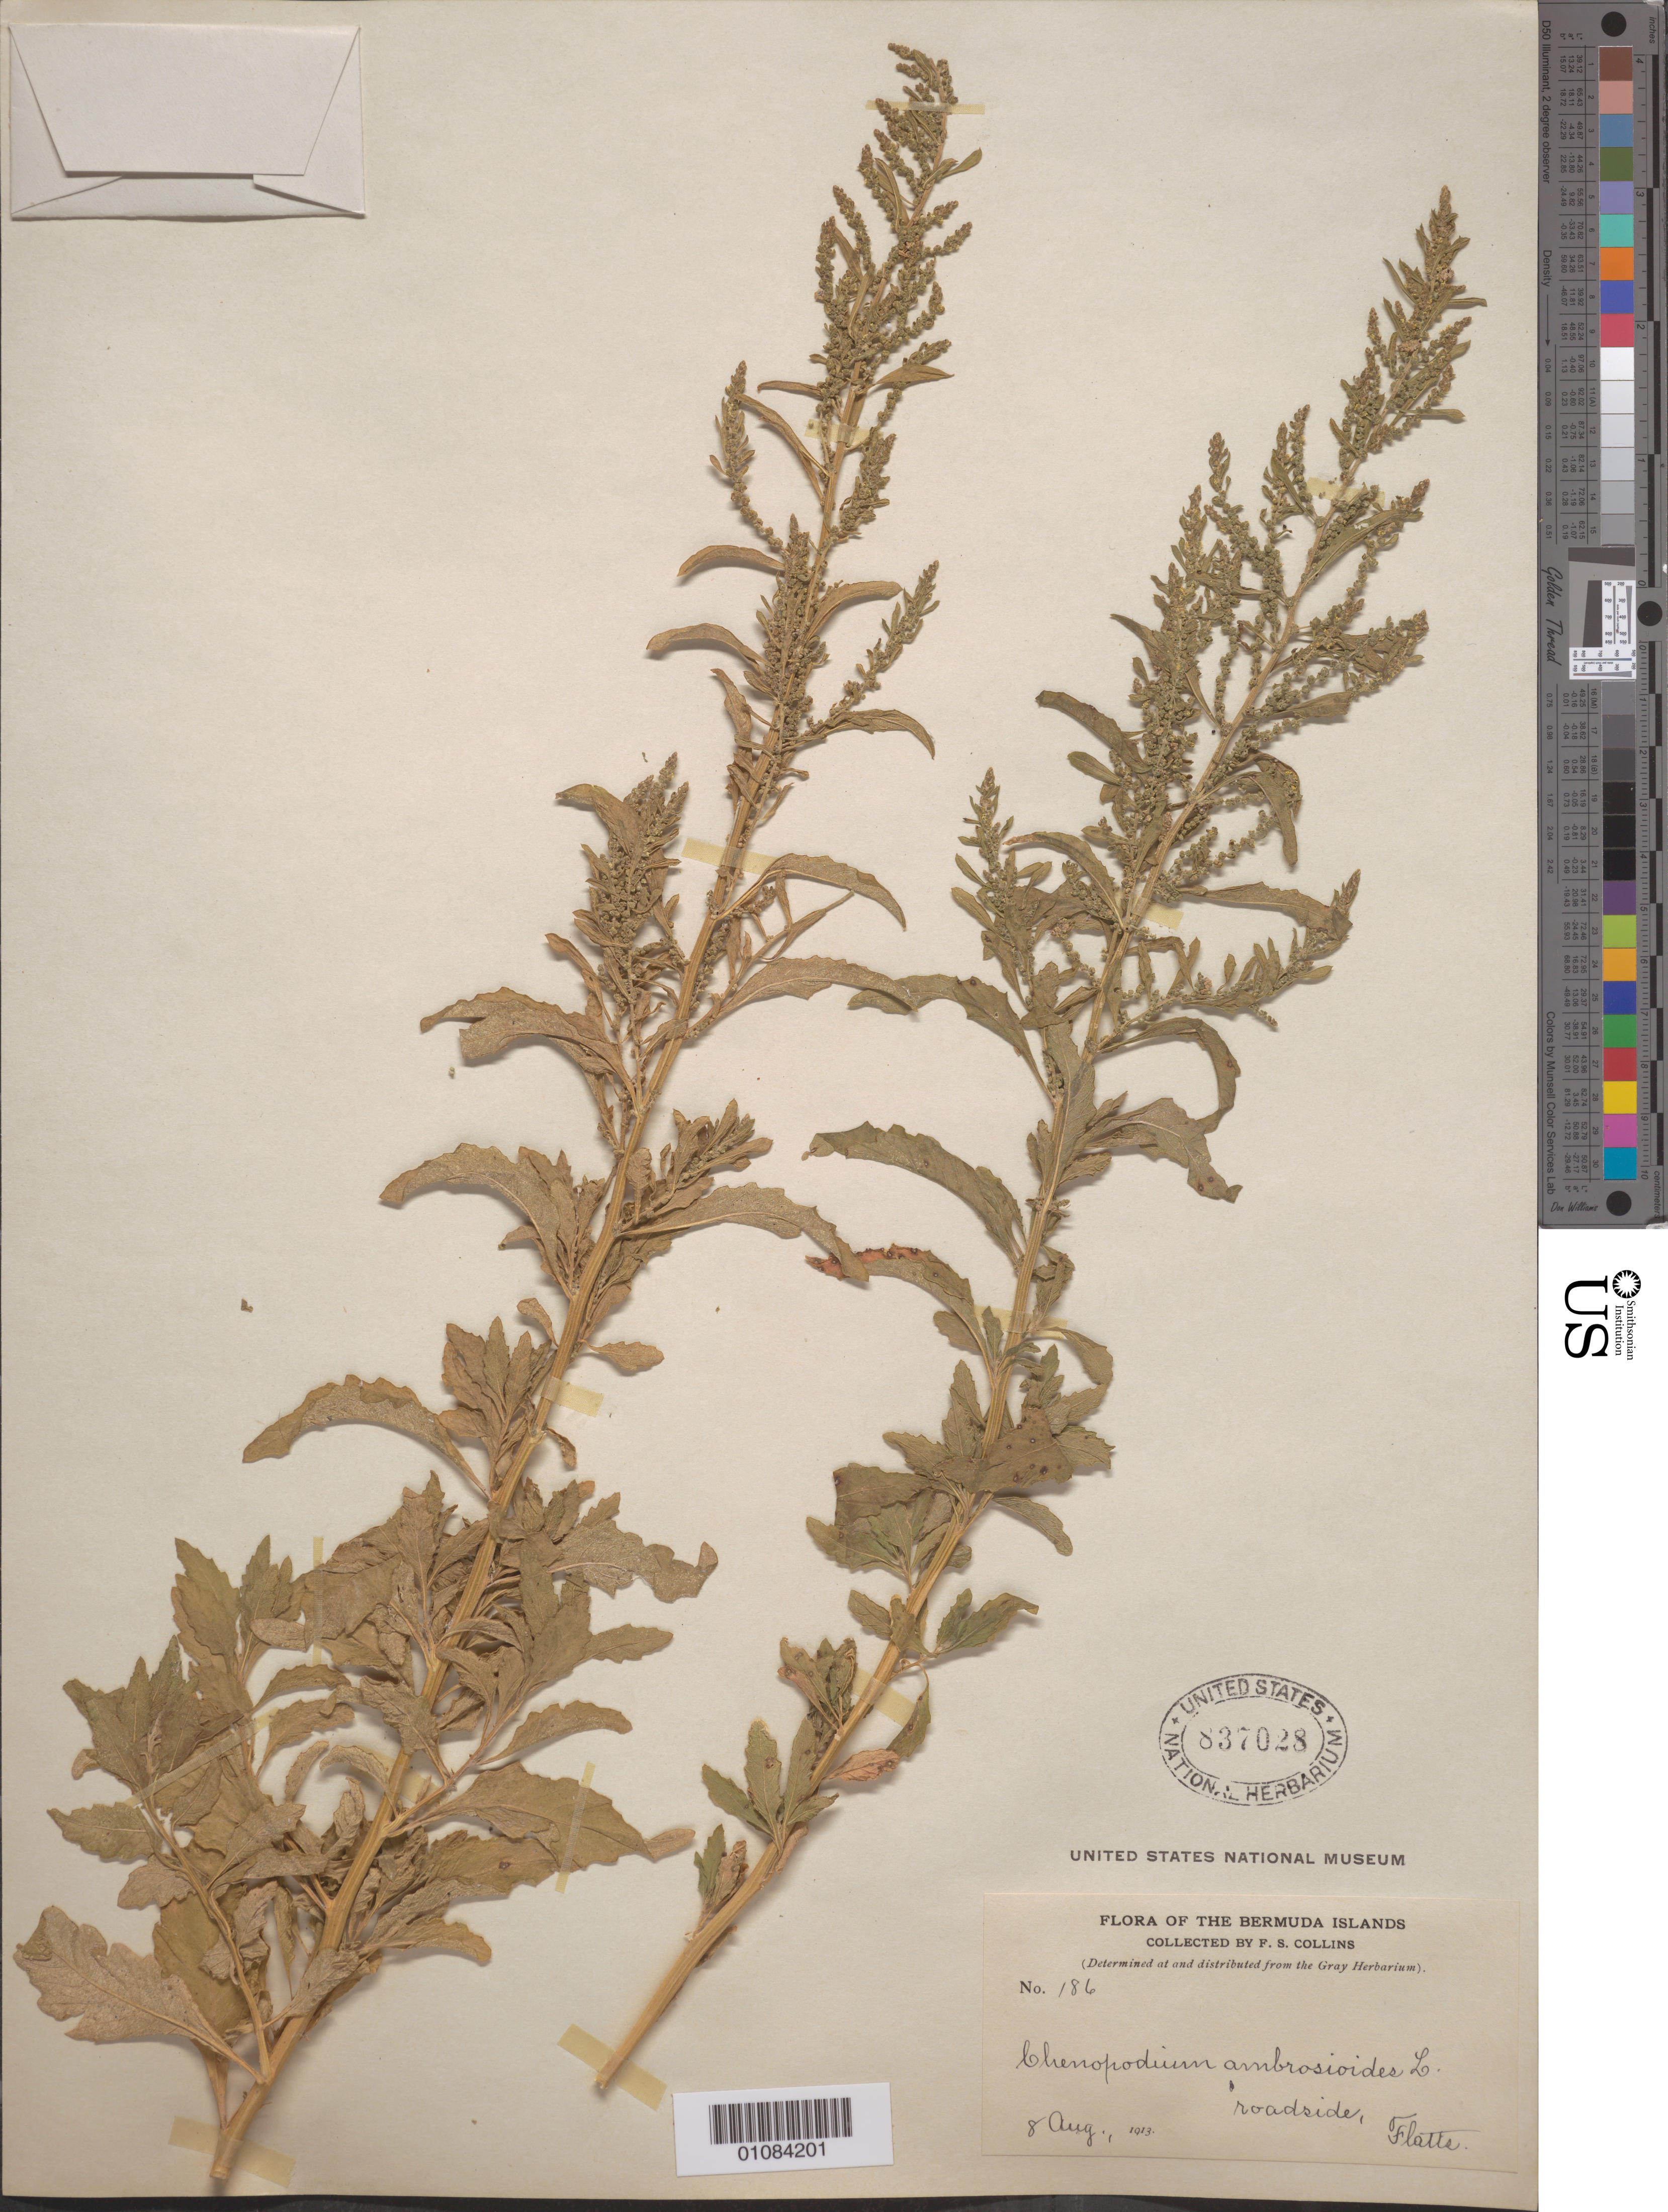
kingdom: Plantae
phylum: Tracheophyta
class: Magnoliopsida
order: Caryophyllales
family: Amaranthaceae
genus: Chenopodium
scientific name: Chenopodium ambrosioides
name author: L.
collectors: F. Collins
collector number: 186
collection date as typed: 08 Aug 1913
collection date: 1913-08-08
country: Bermuda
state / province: Hamilton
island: Bermuda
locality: Flatts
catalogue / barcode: US 837028